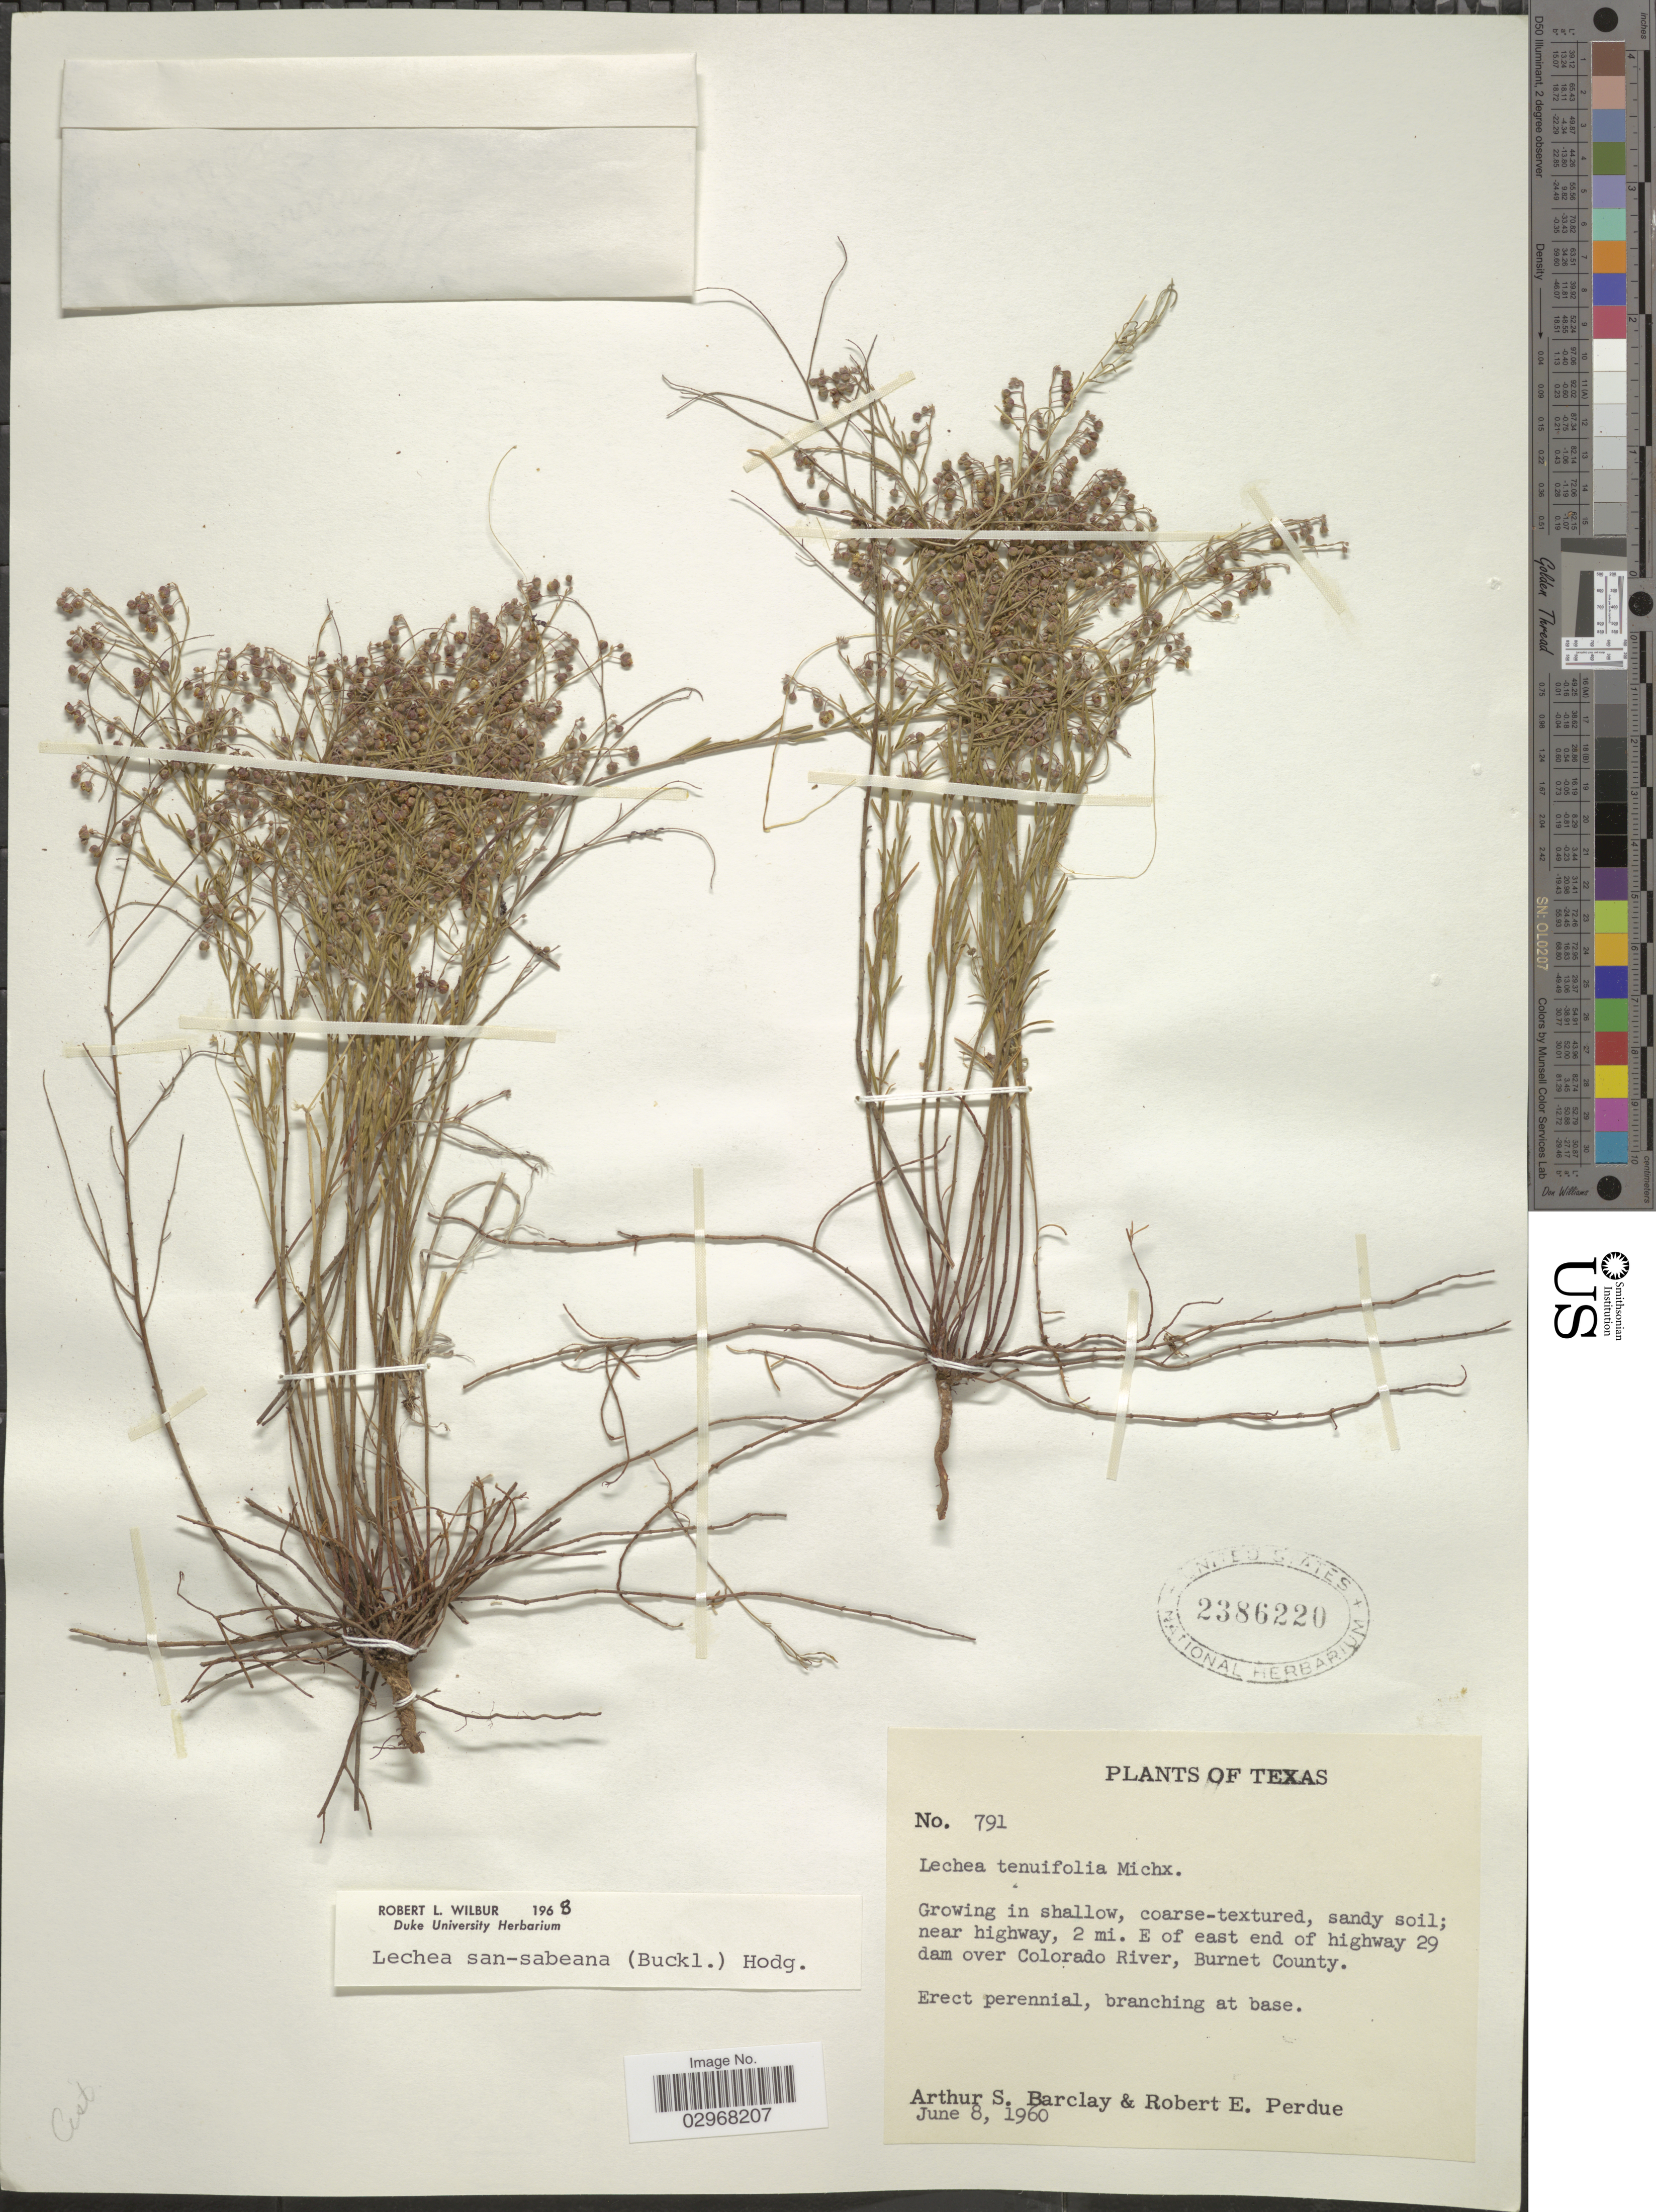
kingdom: Plantae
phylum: Tracheophyta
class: Magnoliopsida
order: Malvales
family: Cistaceae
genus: Lechea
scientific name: Lechea san-sabeana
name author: (Buckley) Hodgdon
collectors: A. S. Barclay & R. E. Perdue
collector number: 791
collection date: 1960-06-08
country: United States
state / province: Texas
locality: Growing in shallow, coarse-textured, sandy soil; near highway, 2 mi. E of east end of highway 29 dam over Colorado River, Burnet County.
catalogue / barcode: US 2386220